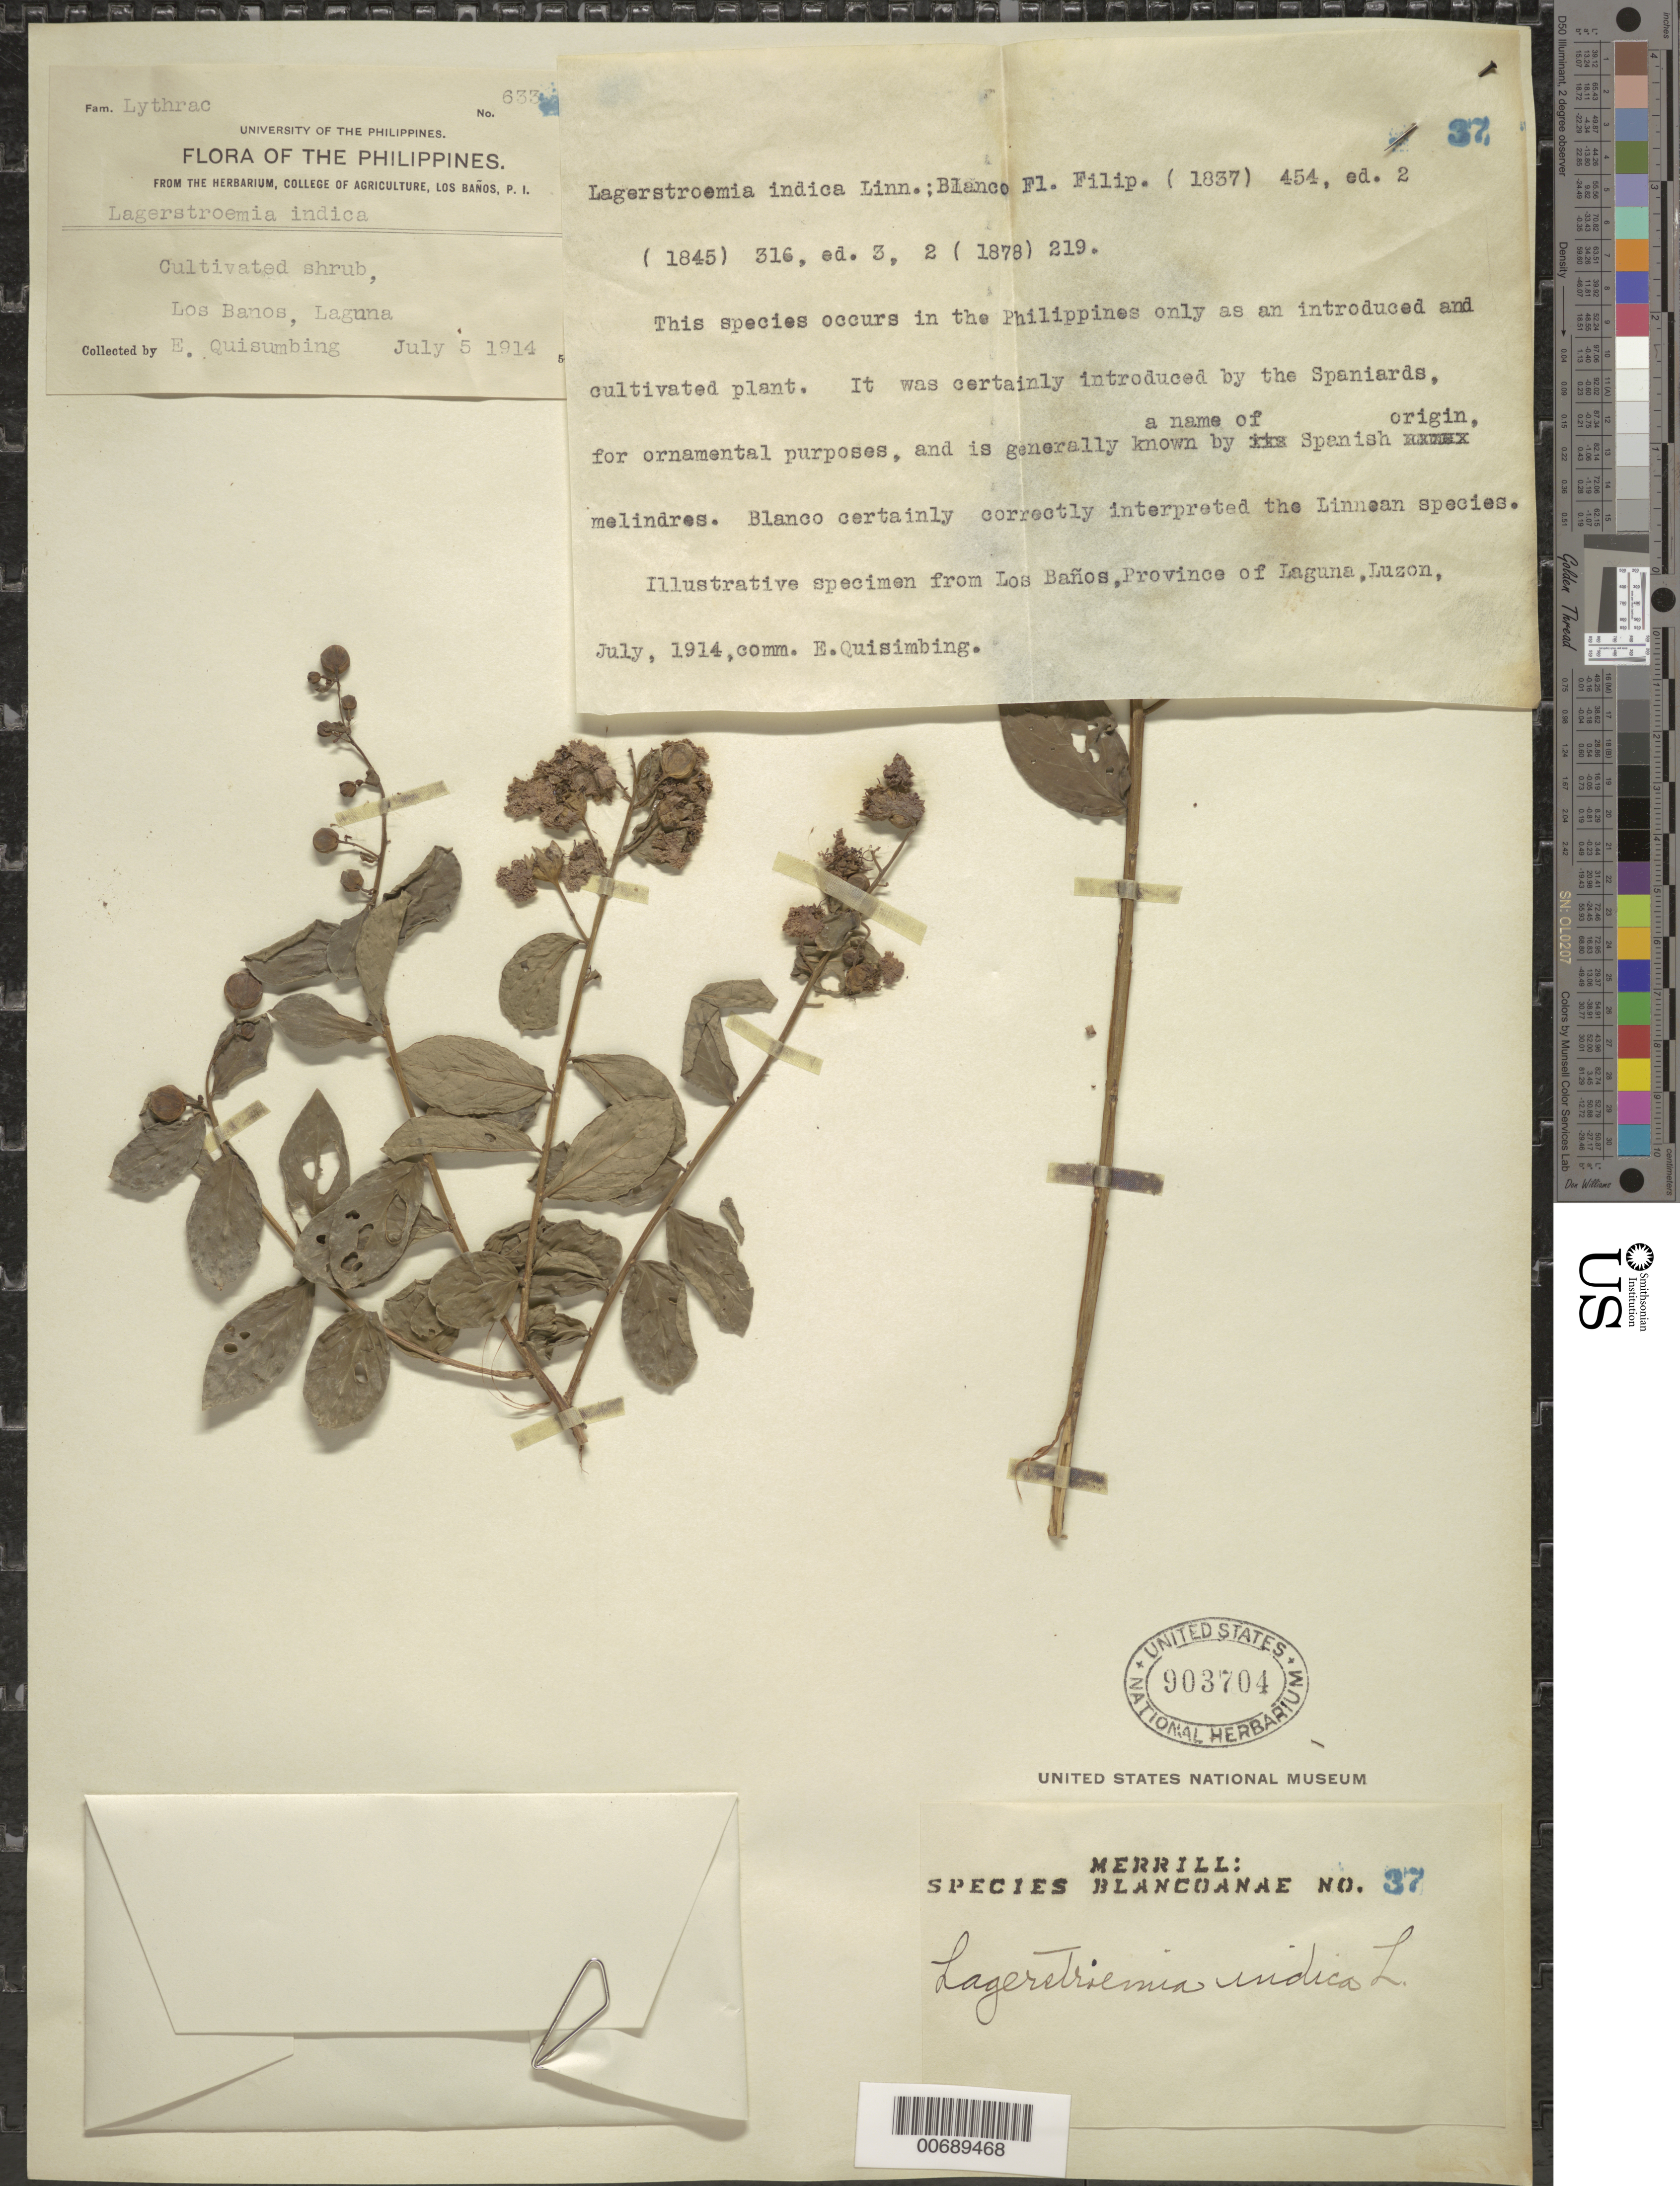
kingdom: Plantae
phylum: Tracheophyta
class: Magnoliopsida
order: Myrtales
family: Lythraceae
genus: Lagerstroemia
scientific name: Lagerstroemia indica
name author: L.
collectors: E. Quisumbing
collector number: Sp. Blancoan. 0037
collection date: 1913-07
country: Philippines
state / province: Calabarzon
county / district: Laguna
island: Luzon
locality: Los Baños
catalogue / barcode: US 903704